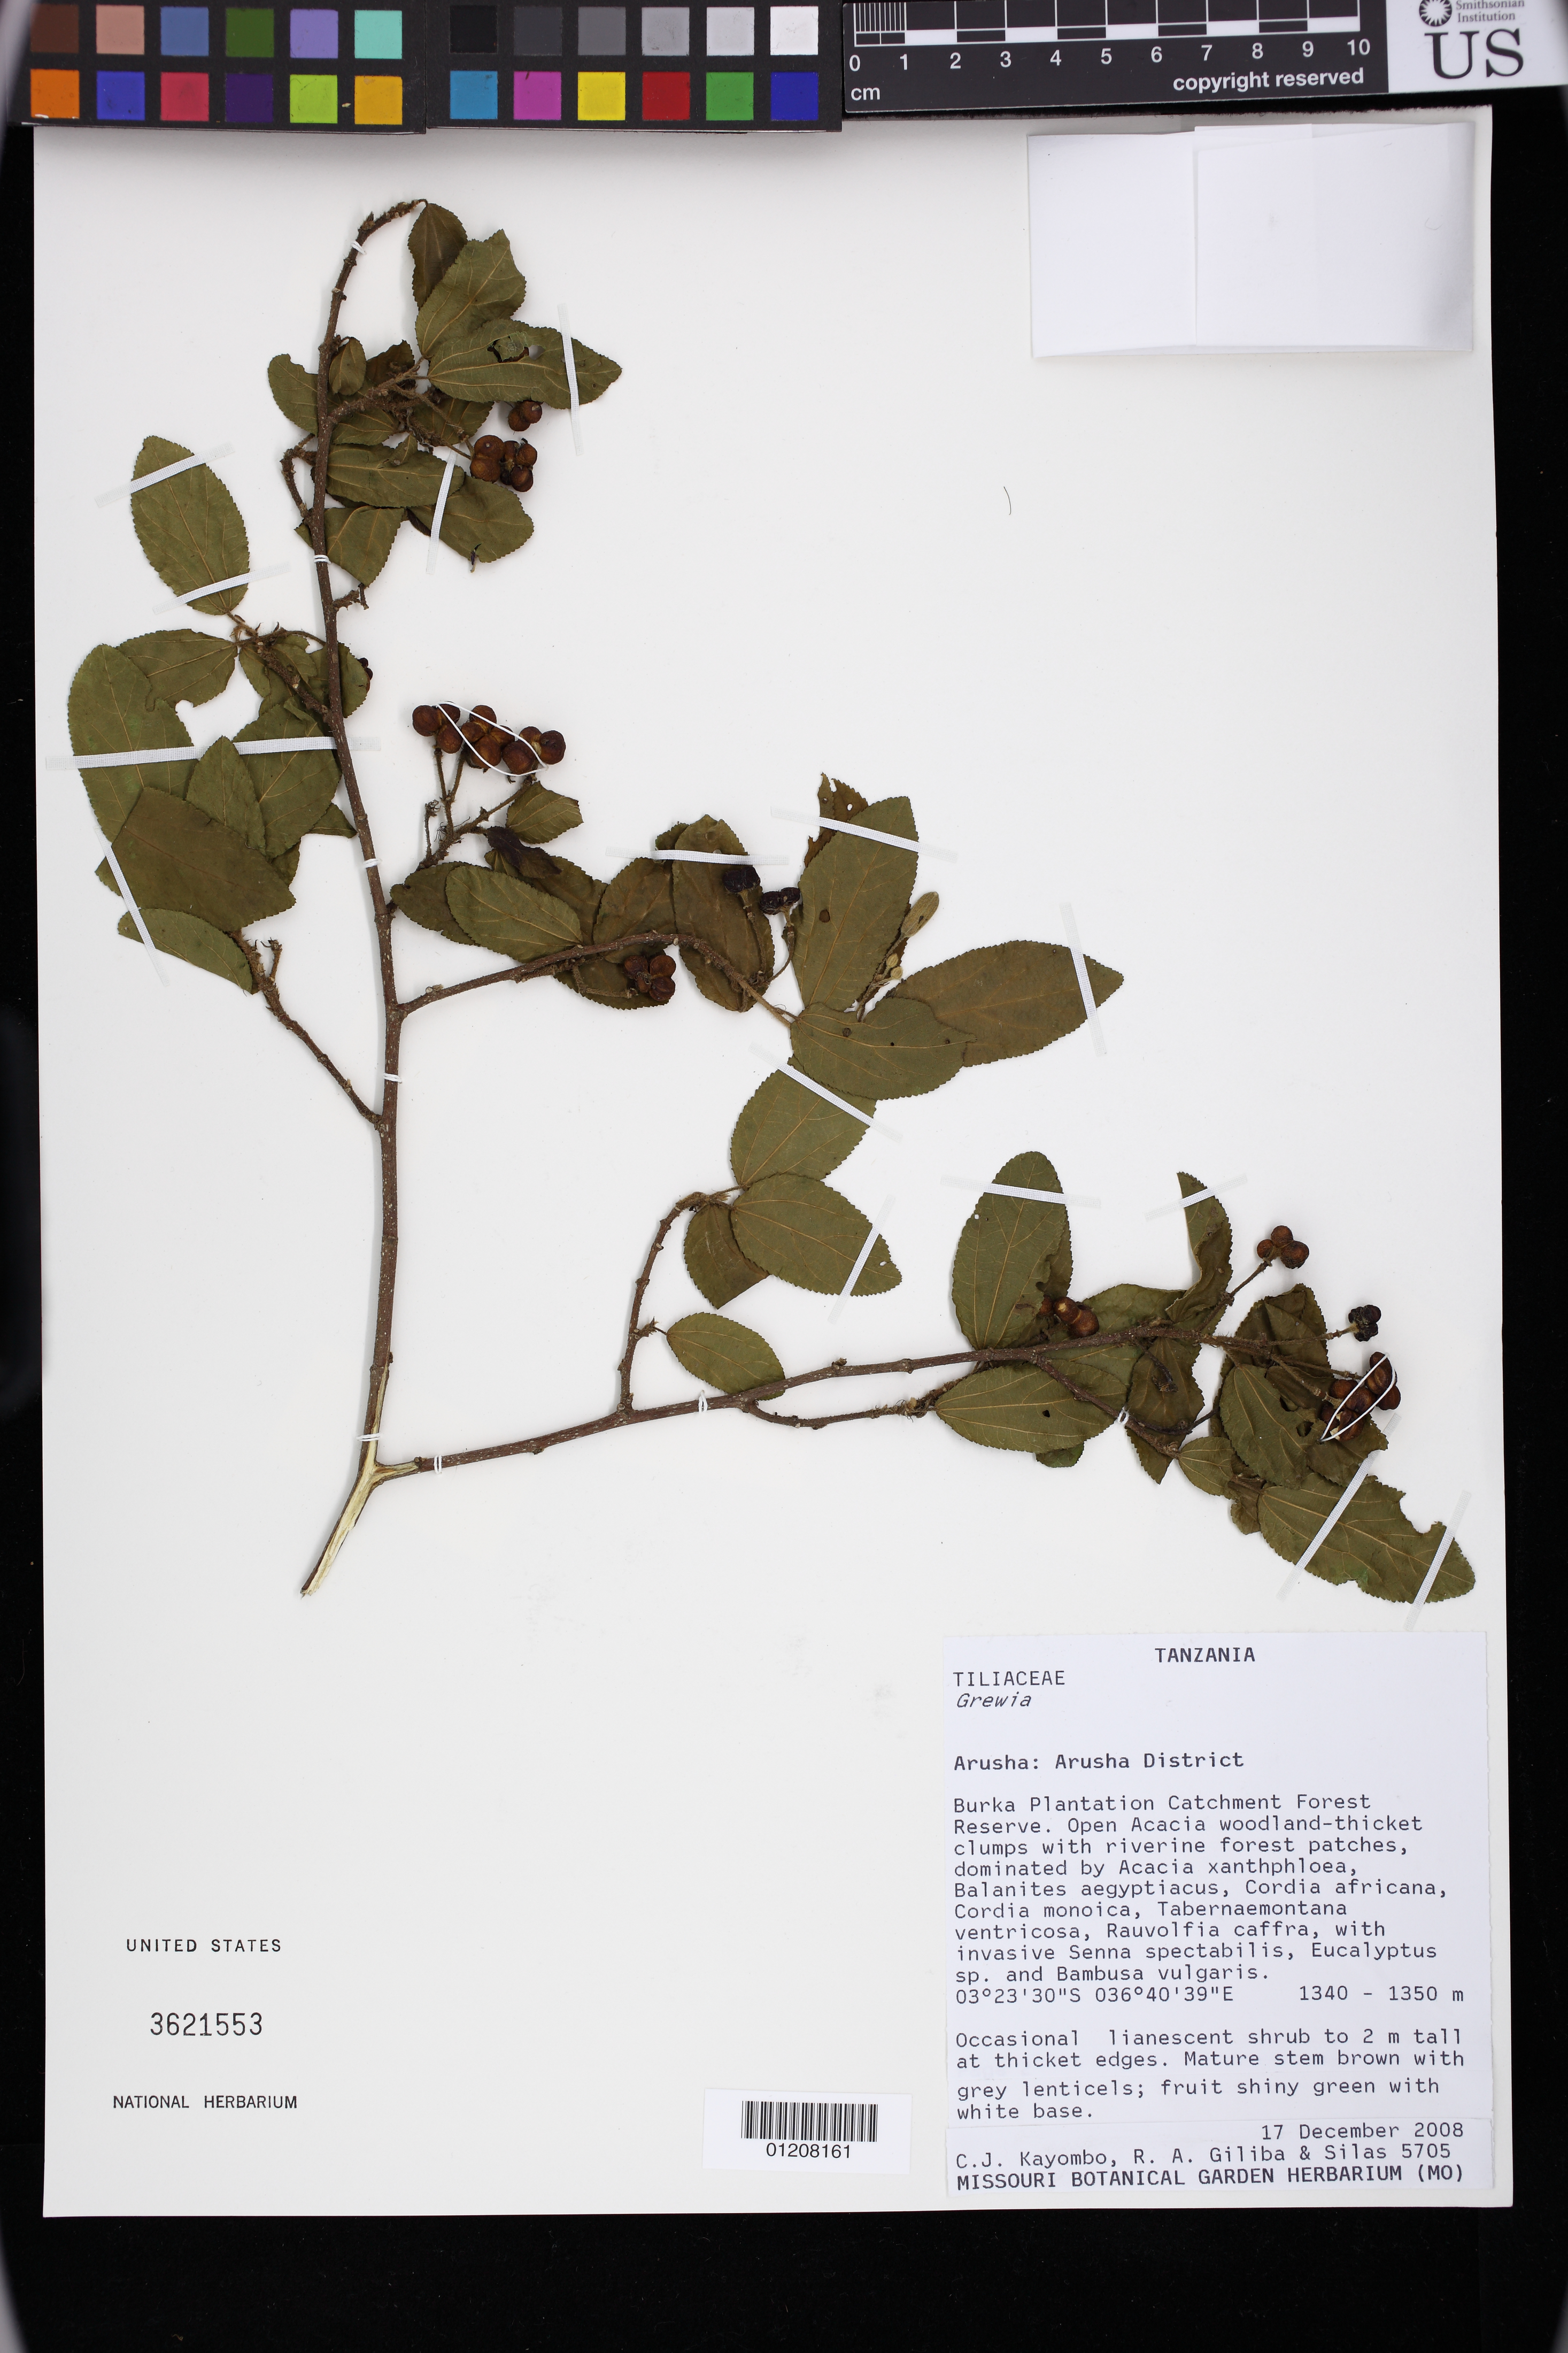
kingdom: Plantae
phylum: Tracheophyta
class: Magnoliopsida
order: Malvales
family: Malvaceae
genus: Grewia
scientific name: Grewia sp.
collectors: R. Giliba & Silas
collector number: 5705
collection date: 2008-12-17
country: Tanzania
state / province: Arusha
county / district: Arusha District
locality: Burka Plantation Catchment Forest Reserve.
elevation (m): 1340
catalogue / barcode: US 3621553